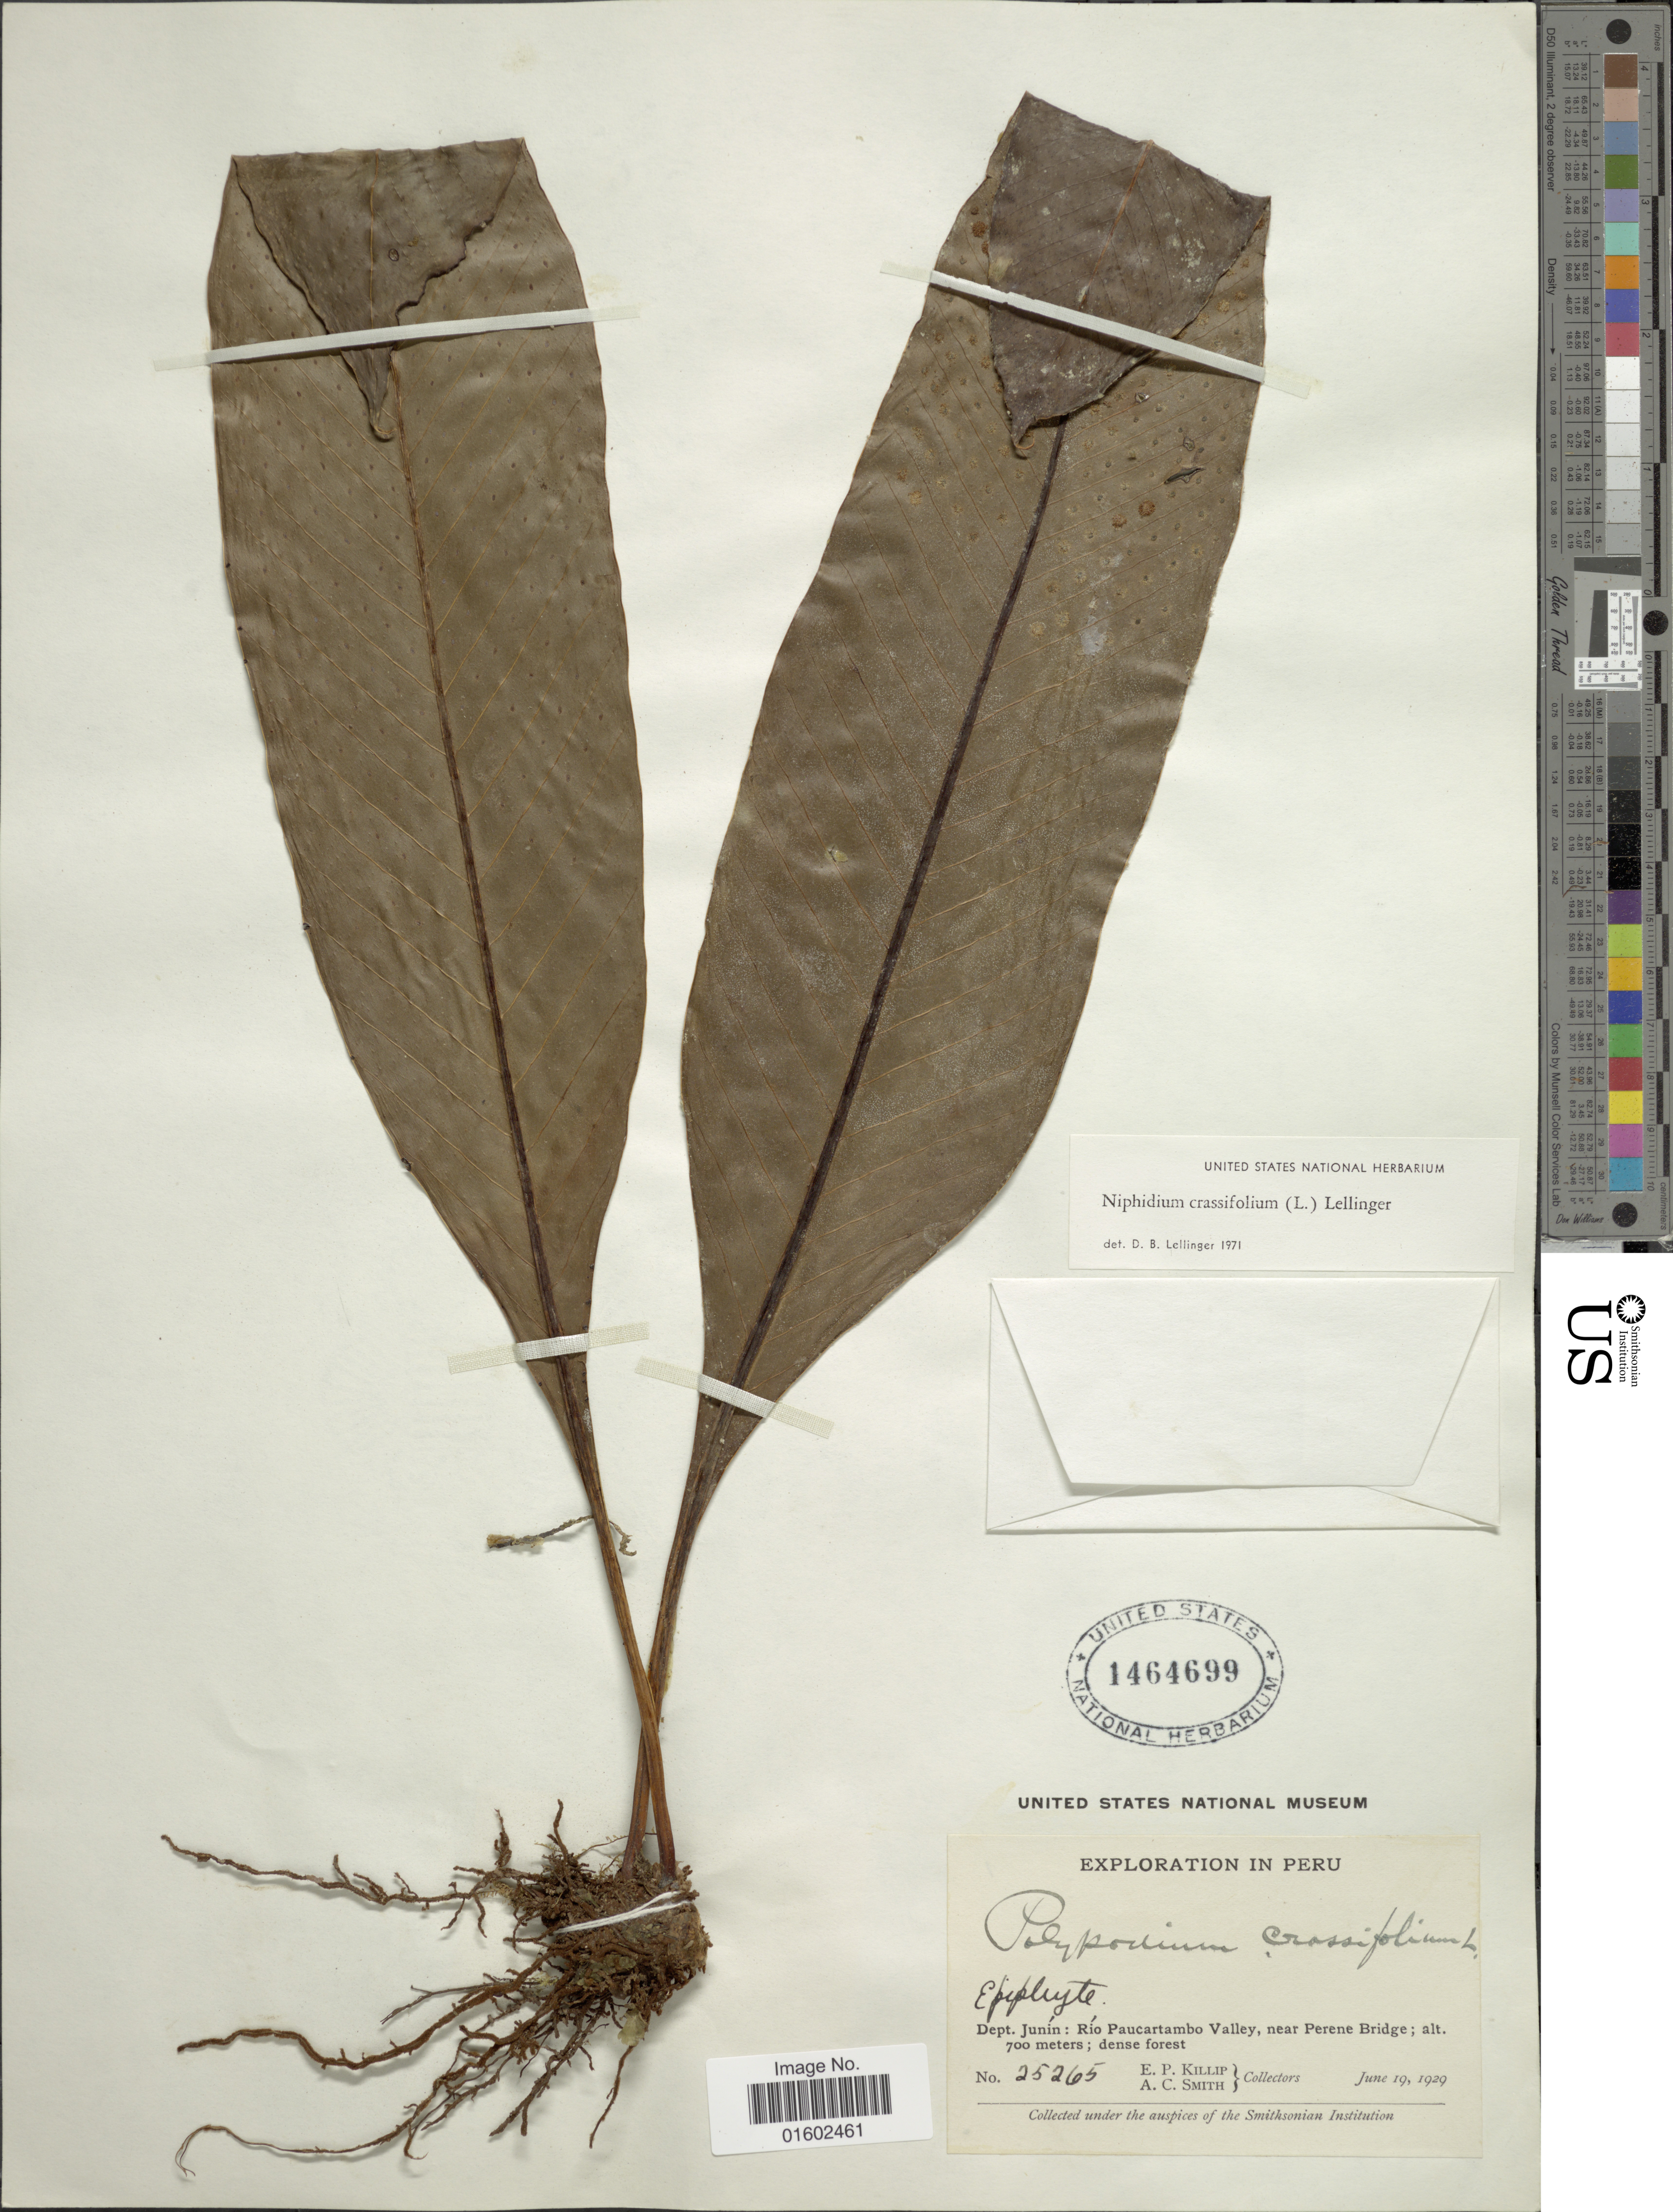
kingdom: Plantae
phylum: Tracheophyta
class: Polypodiopsida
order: Polypodiales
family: Polypodiaceae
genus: Niphidium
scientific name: Niphidium crassifolium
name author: (L.) Lellinger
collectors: E. P. Killip & A. C. Smith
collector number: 25265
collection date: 1929-06-19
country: Peru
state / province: Junín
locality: Dept. Junin, Rio Paucartambo Valley, near Perene Bridge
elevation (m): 700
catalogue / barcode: US 1464699